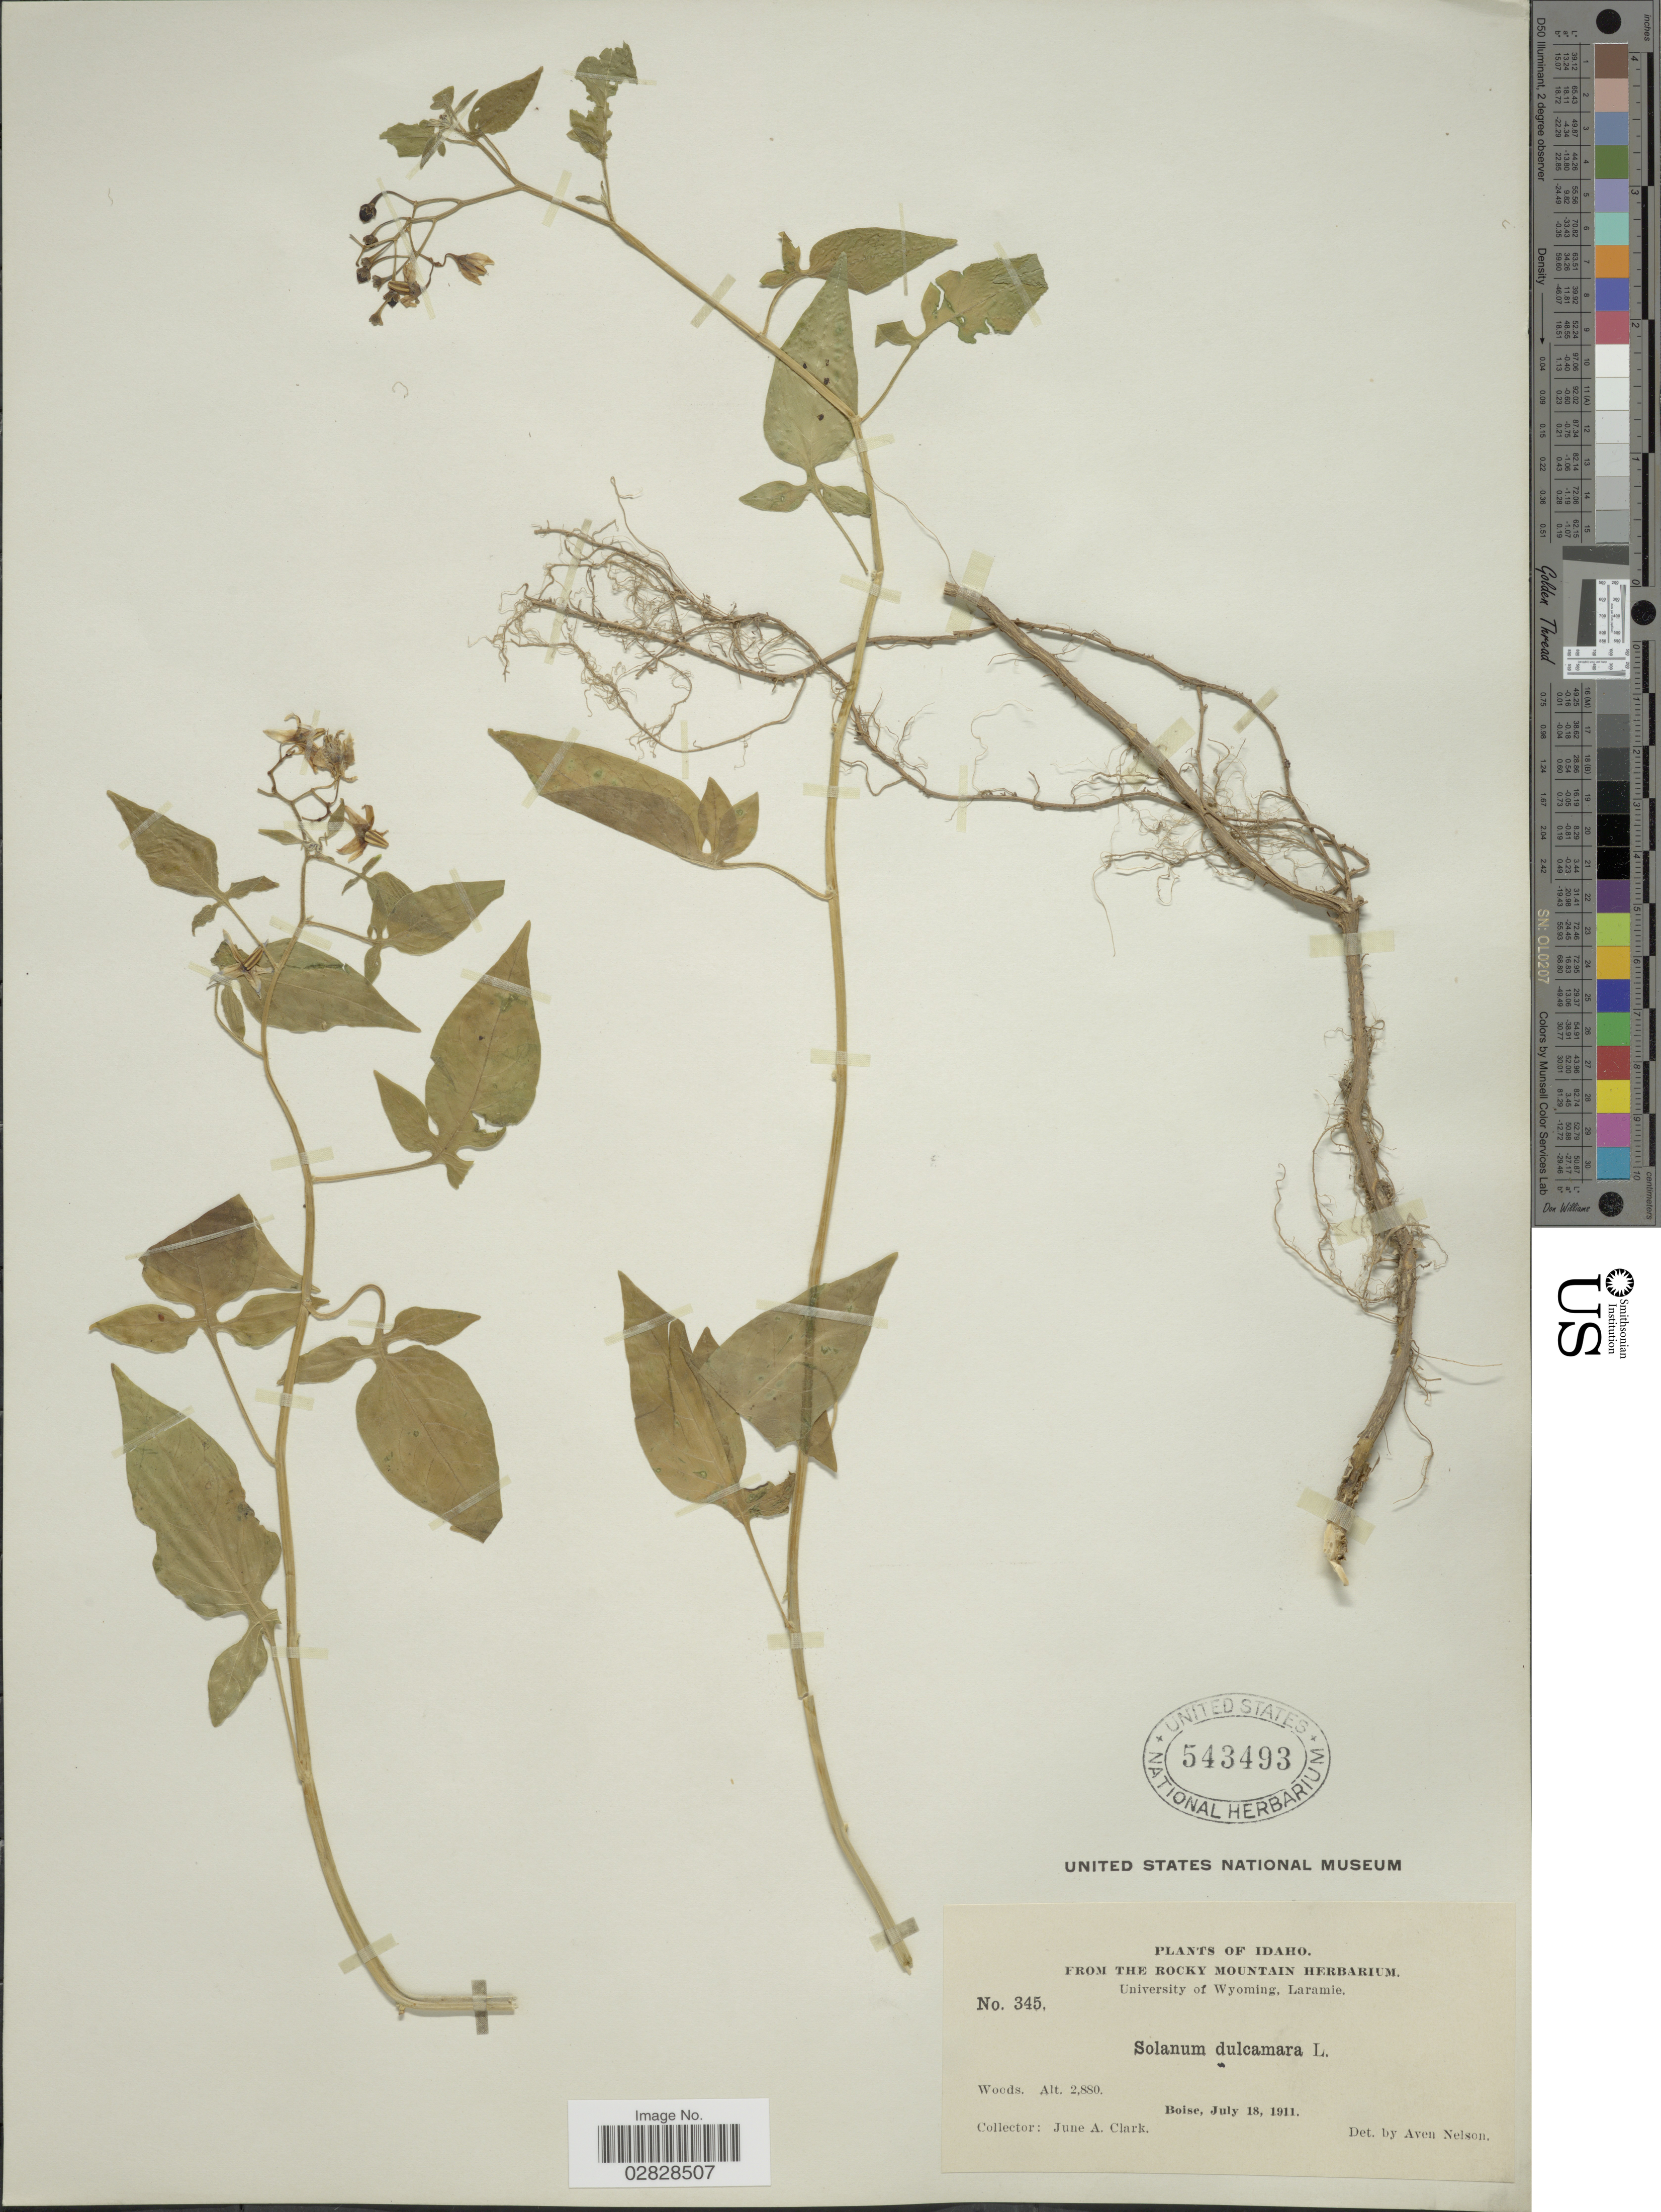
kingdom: Plantae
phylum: Tracheophyta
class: Magnoliopsida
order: Solanales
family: Solanaceae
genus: Solanum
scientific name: Solanum dulcamara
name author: L.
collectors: J. A. Clark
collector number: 345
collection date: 1911-07-18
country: United States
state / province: Idaho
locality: Boise.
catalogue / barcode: US 543493